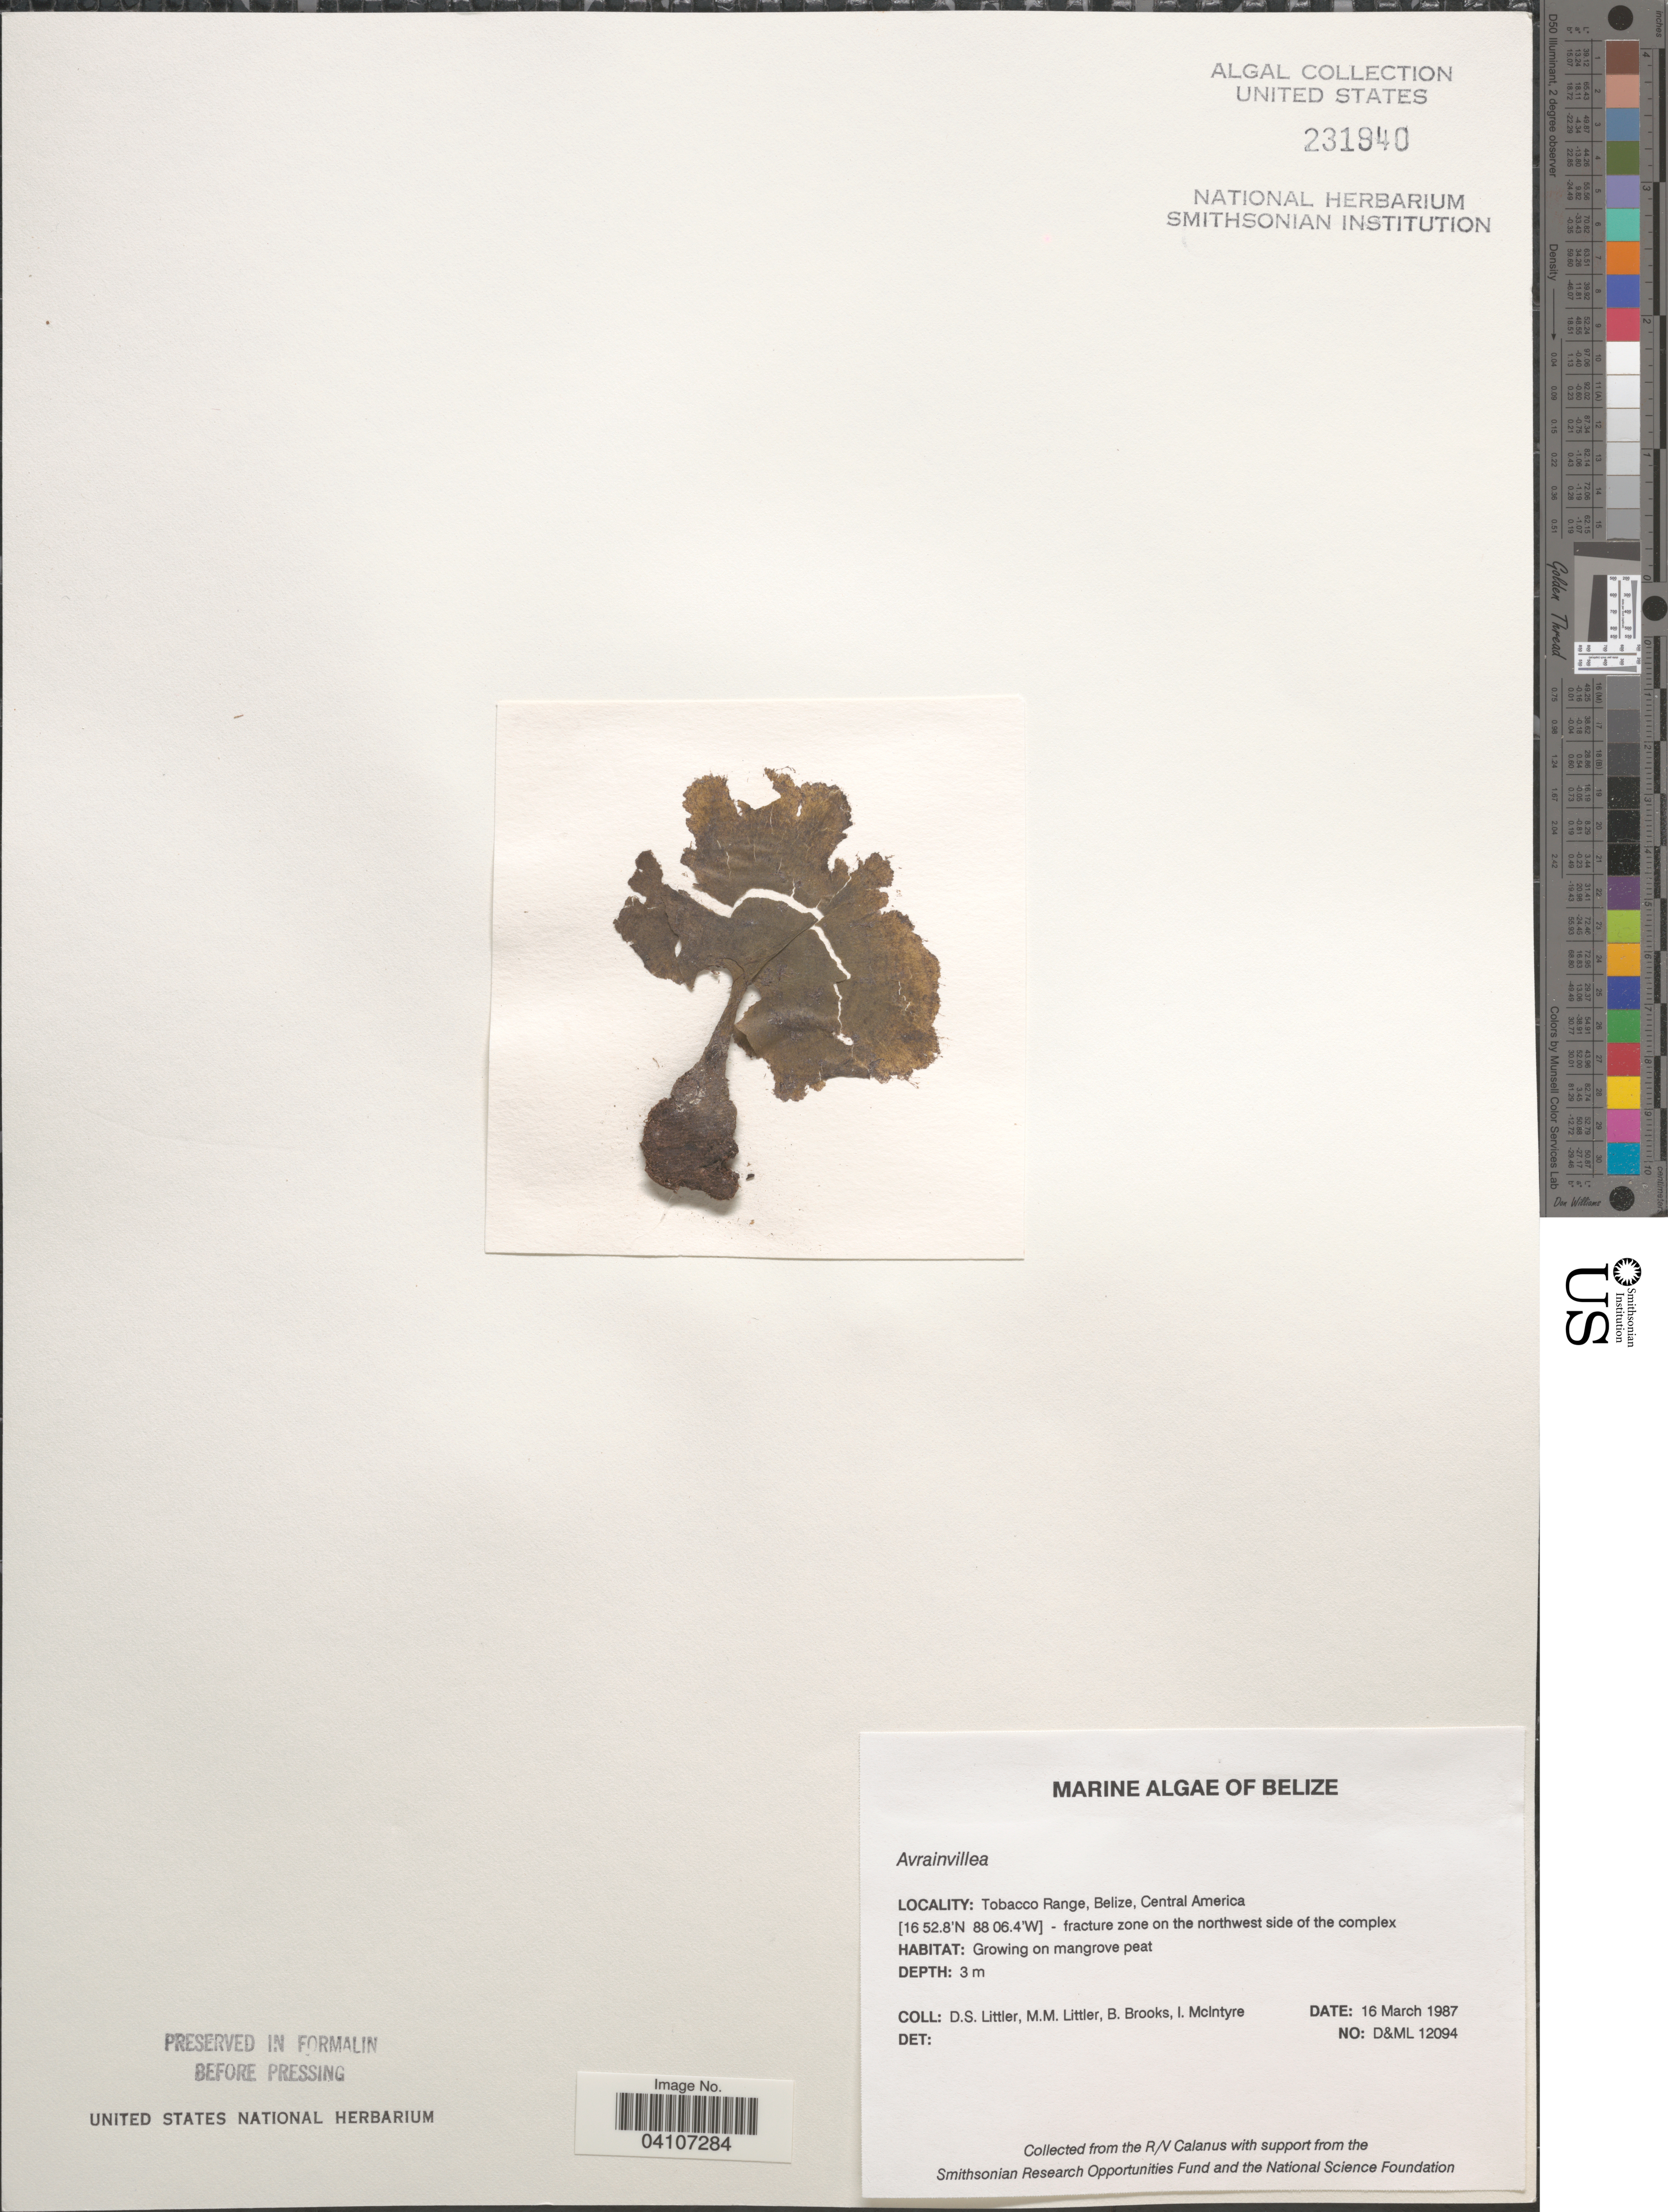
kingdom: Plantae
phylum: Chlorophyta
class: Ulvophyceae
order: Bryopsidales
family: Dichotomosiphonaceae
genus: Avrainvillea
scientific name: Avrainvillea sp.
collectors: D. S. Littler, B. Brooks & I. McIntyre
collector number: D&ML12094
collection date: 1987-03-16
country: Belize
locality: Tobacco Range. Fracture zone on the northwest side of the complex.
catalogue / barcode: US 231940